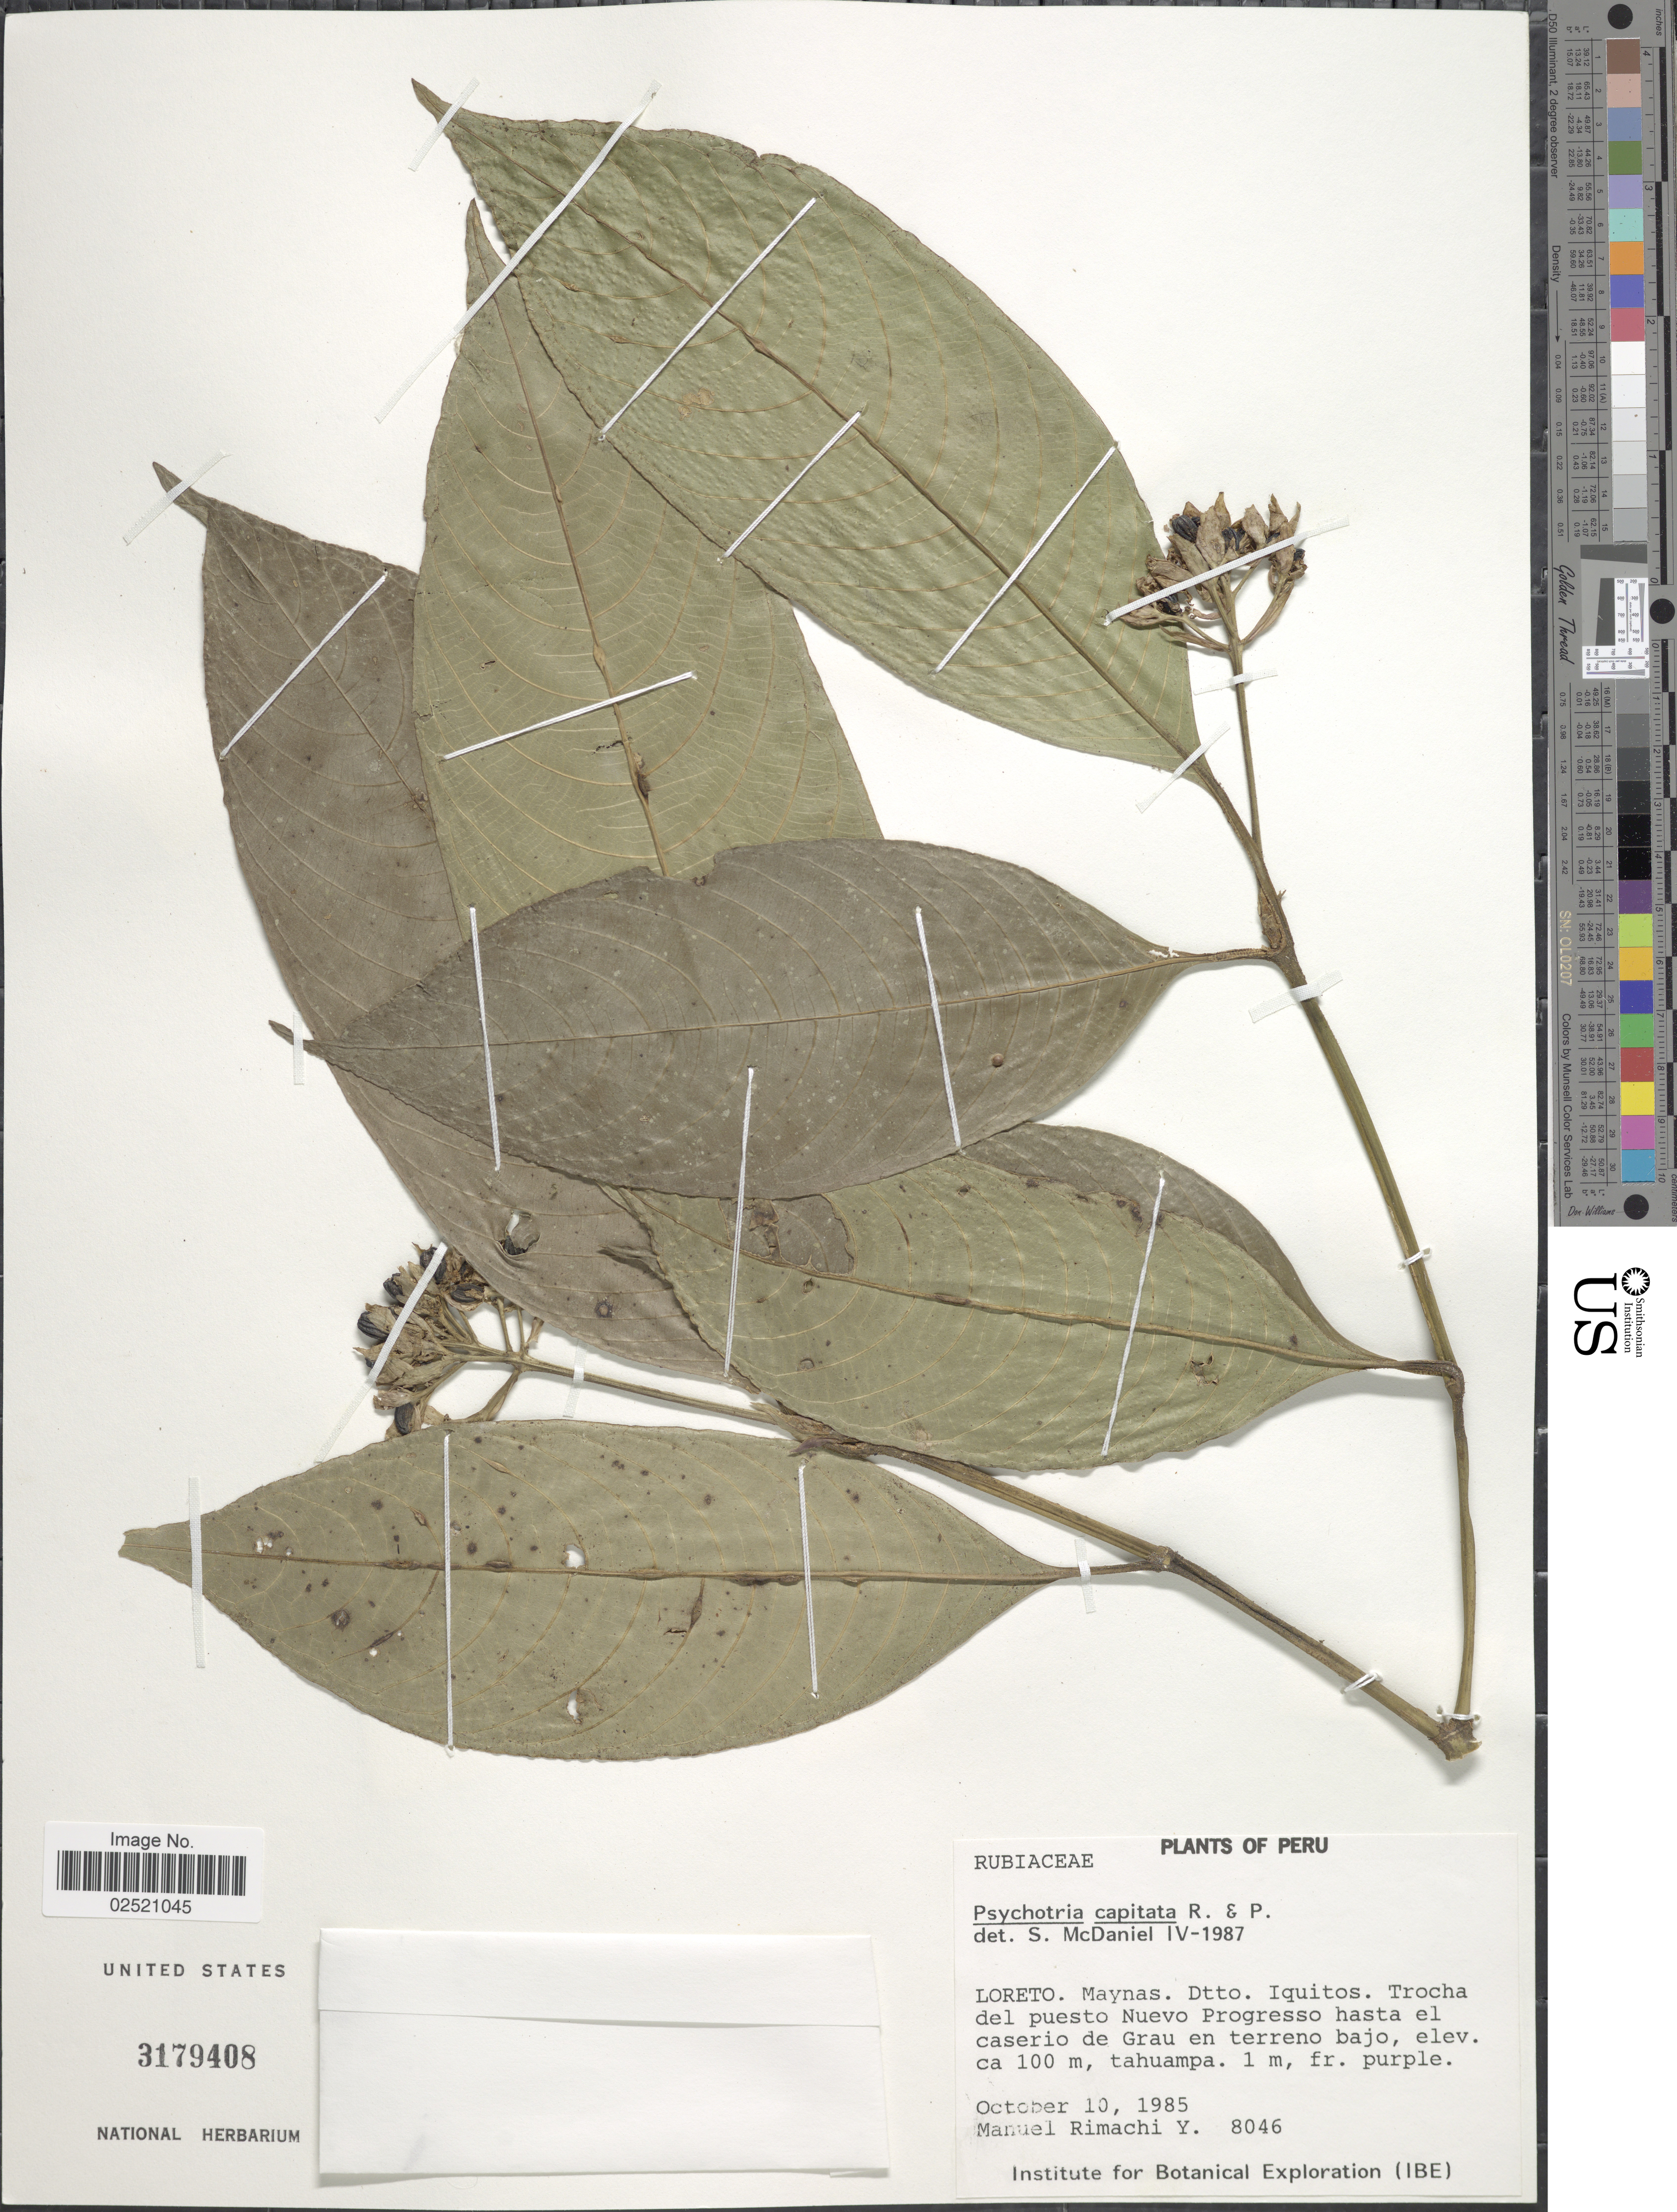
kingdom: Plantae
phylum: Tracheophyta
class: Magnoliopsida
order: Gentianales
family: Rubiaceae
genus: Psychotria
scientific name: Psychotria capitata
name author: Ruiz & Pav.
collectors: M. Rimachi Y.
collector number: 8046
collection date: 1985-10-10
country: Peru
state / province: Loreto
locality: Maynas, Dtto. Iquitos, Trocha del puesta Nueva Progresso hasta el caserio de Grau en terreno bajo, tahuampa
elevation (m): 100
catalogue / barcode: US 3179408